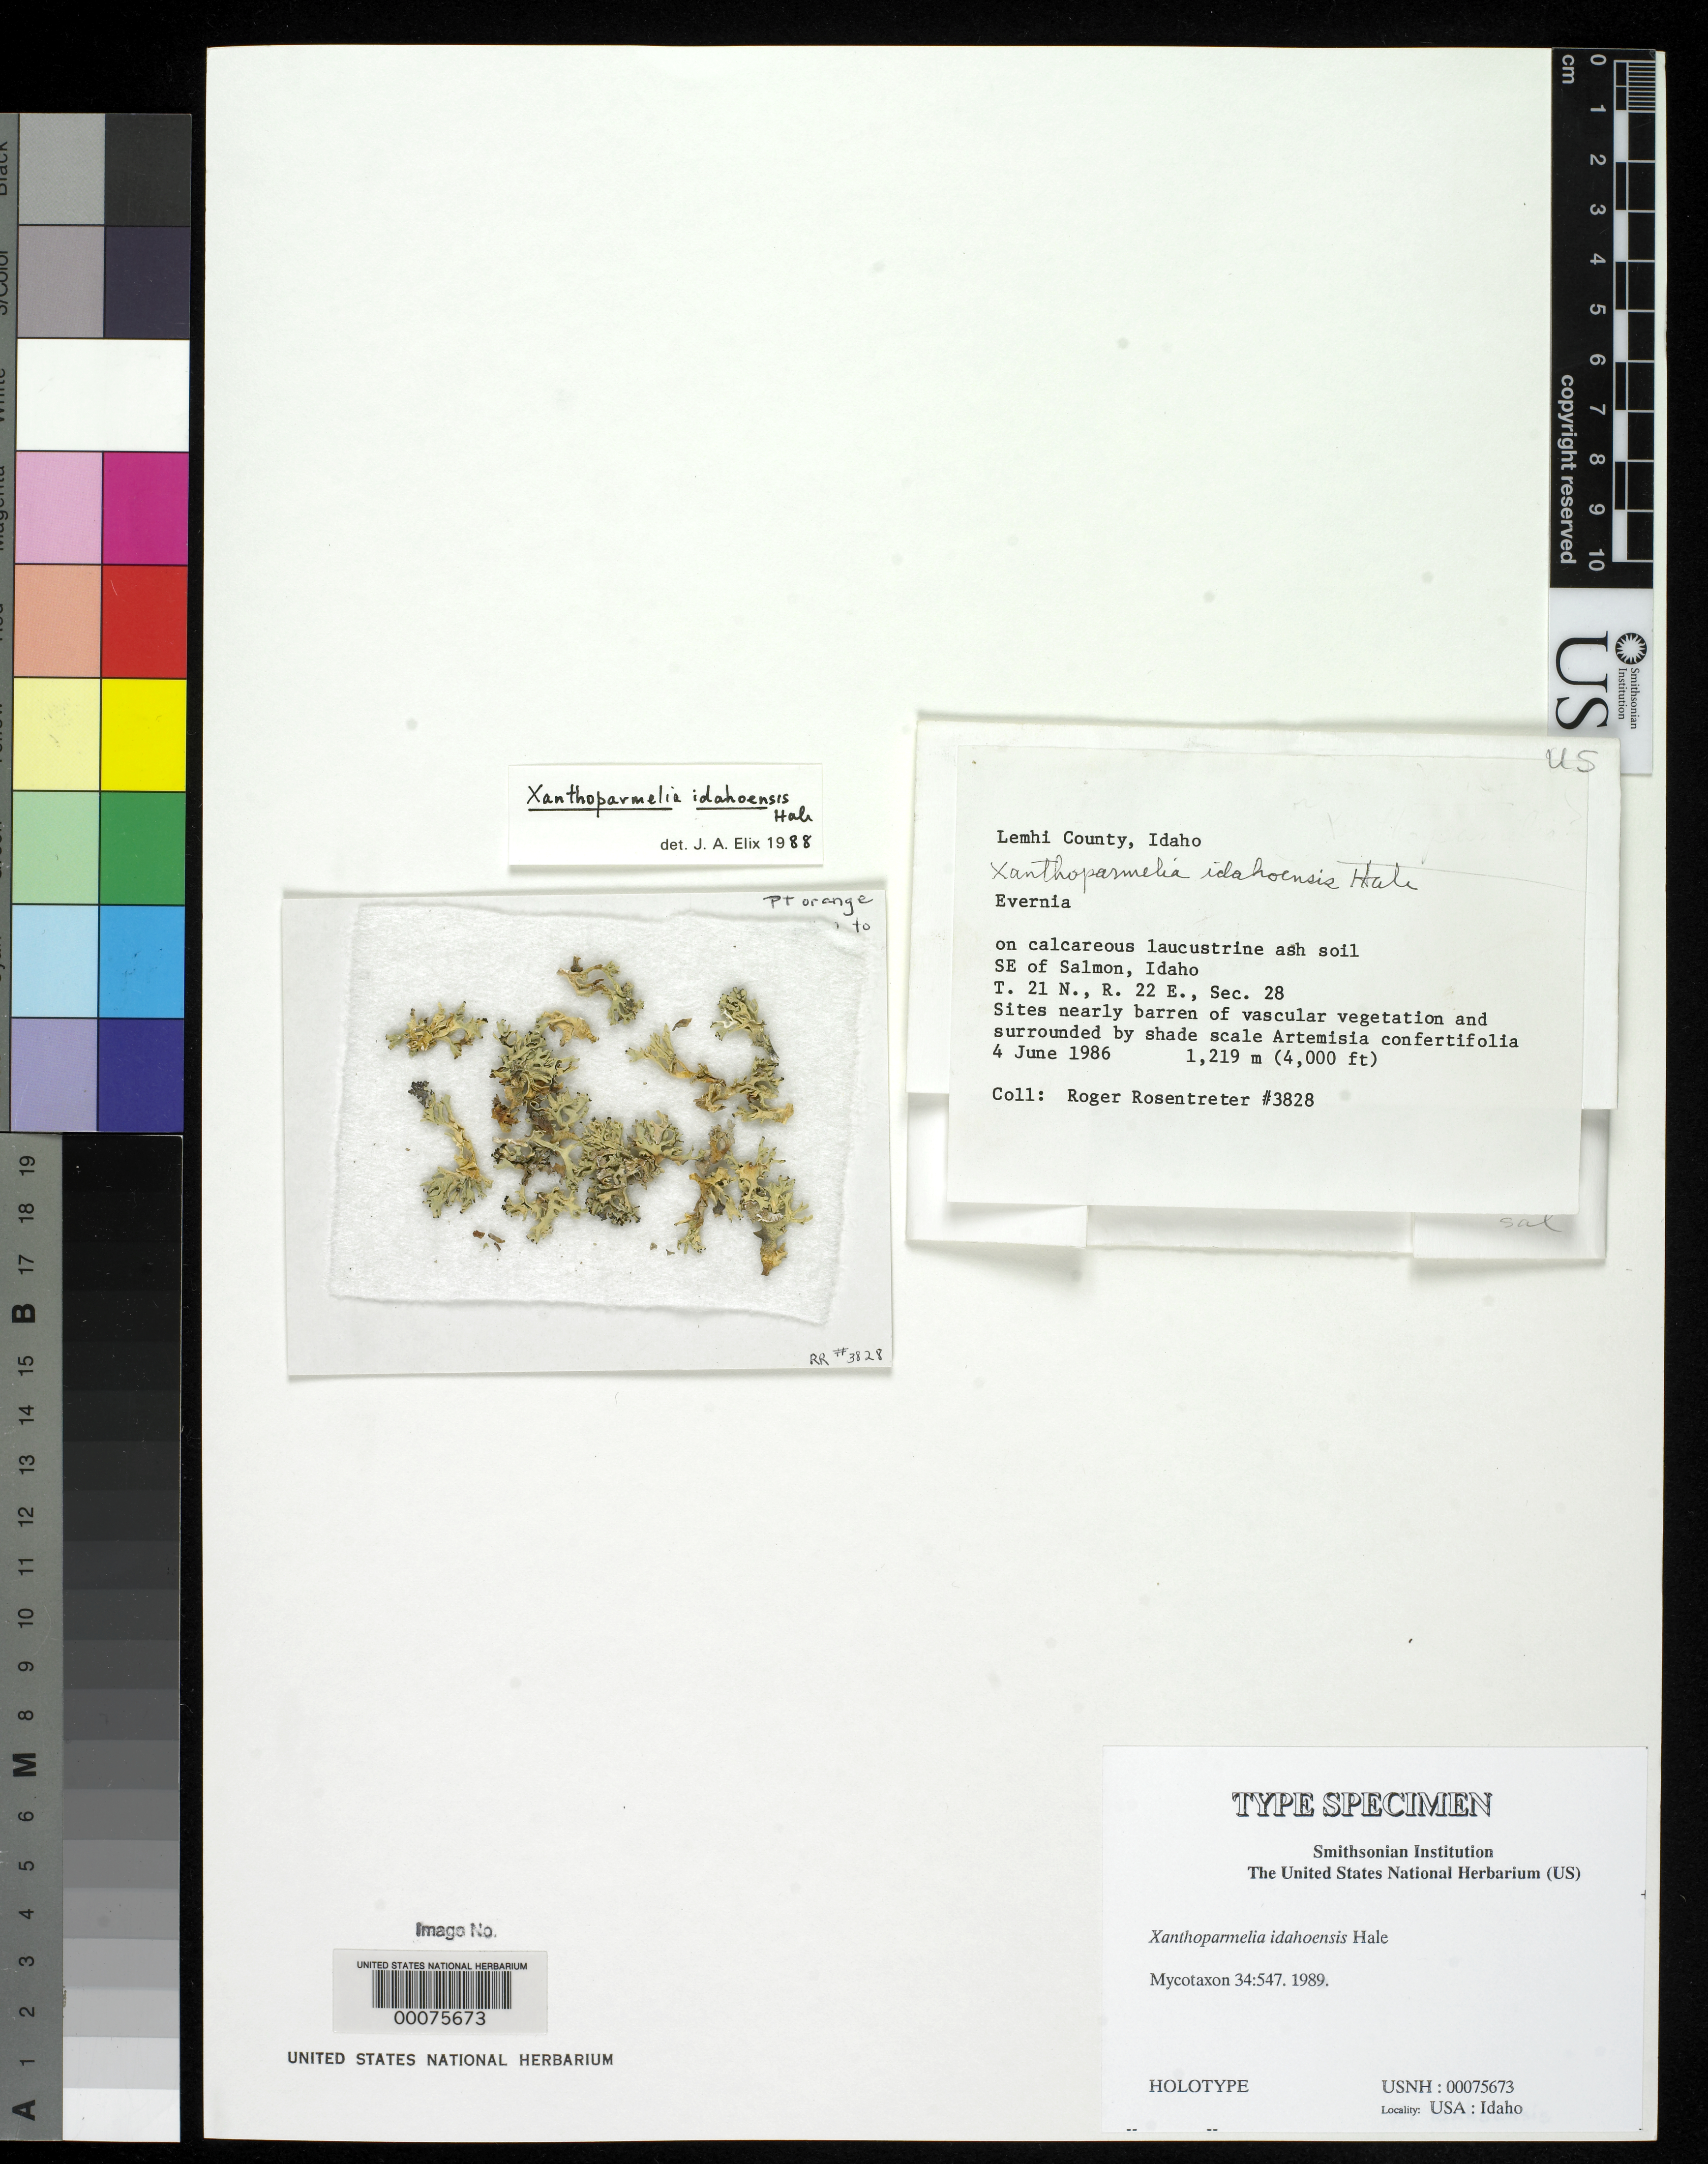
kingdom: Fungi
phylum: Ascomycota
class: Lecanoromycetes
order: Lecanorales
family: Parmeliaceae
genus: Xanthoparmelia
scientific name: Xanthoparmelia idahoensis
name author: Hale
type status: Holotype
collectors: R. Rosentreter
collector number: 3828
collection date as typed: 04 Jun 1986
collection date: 1986-06-04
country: United States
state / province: Idaho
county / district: Lemhi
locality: SE of Salmon, on calcareous laucustrine ash soil.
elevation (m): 1219